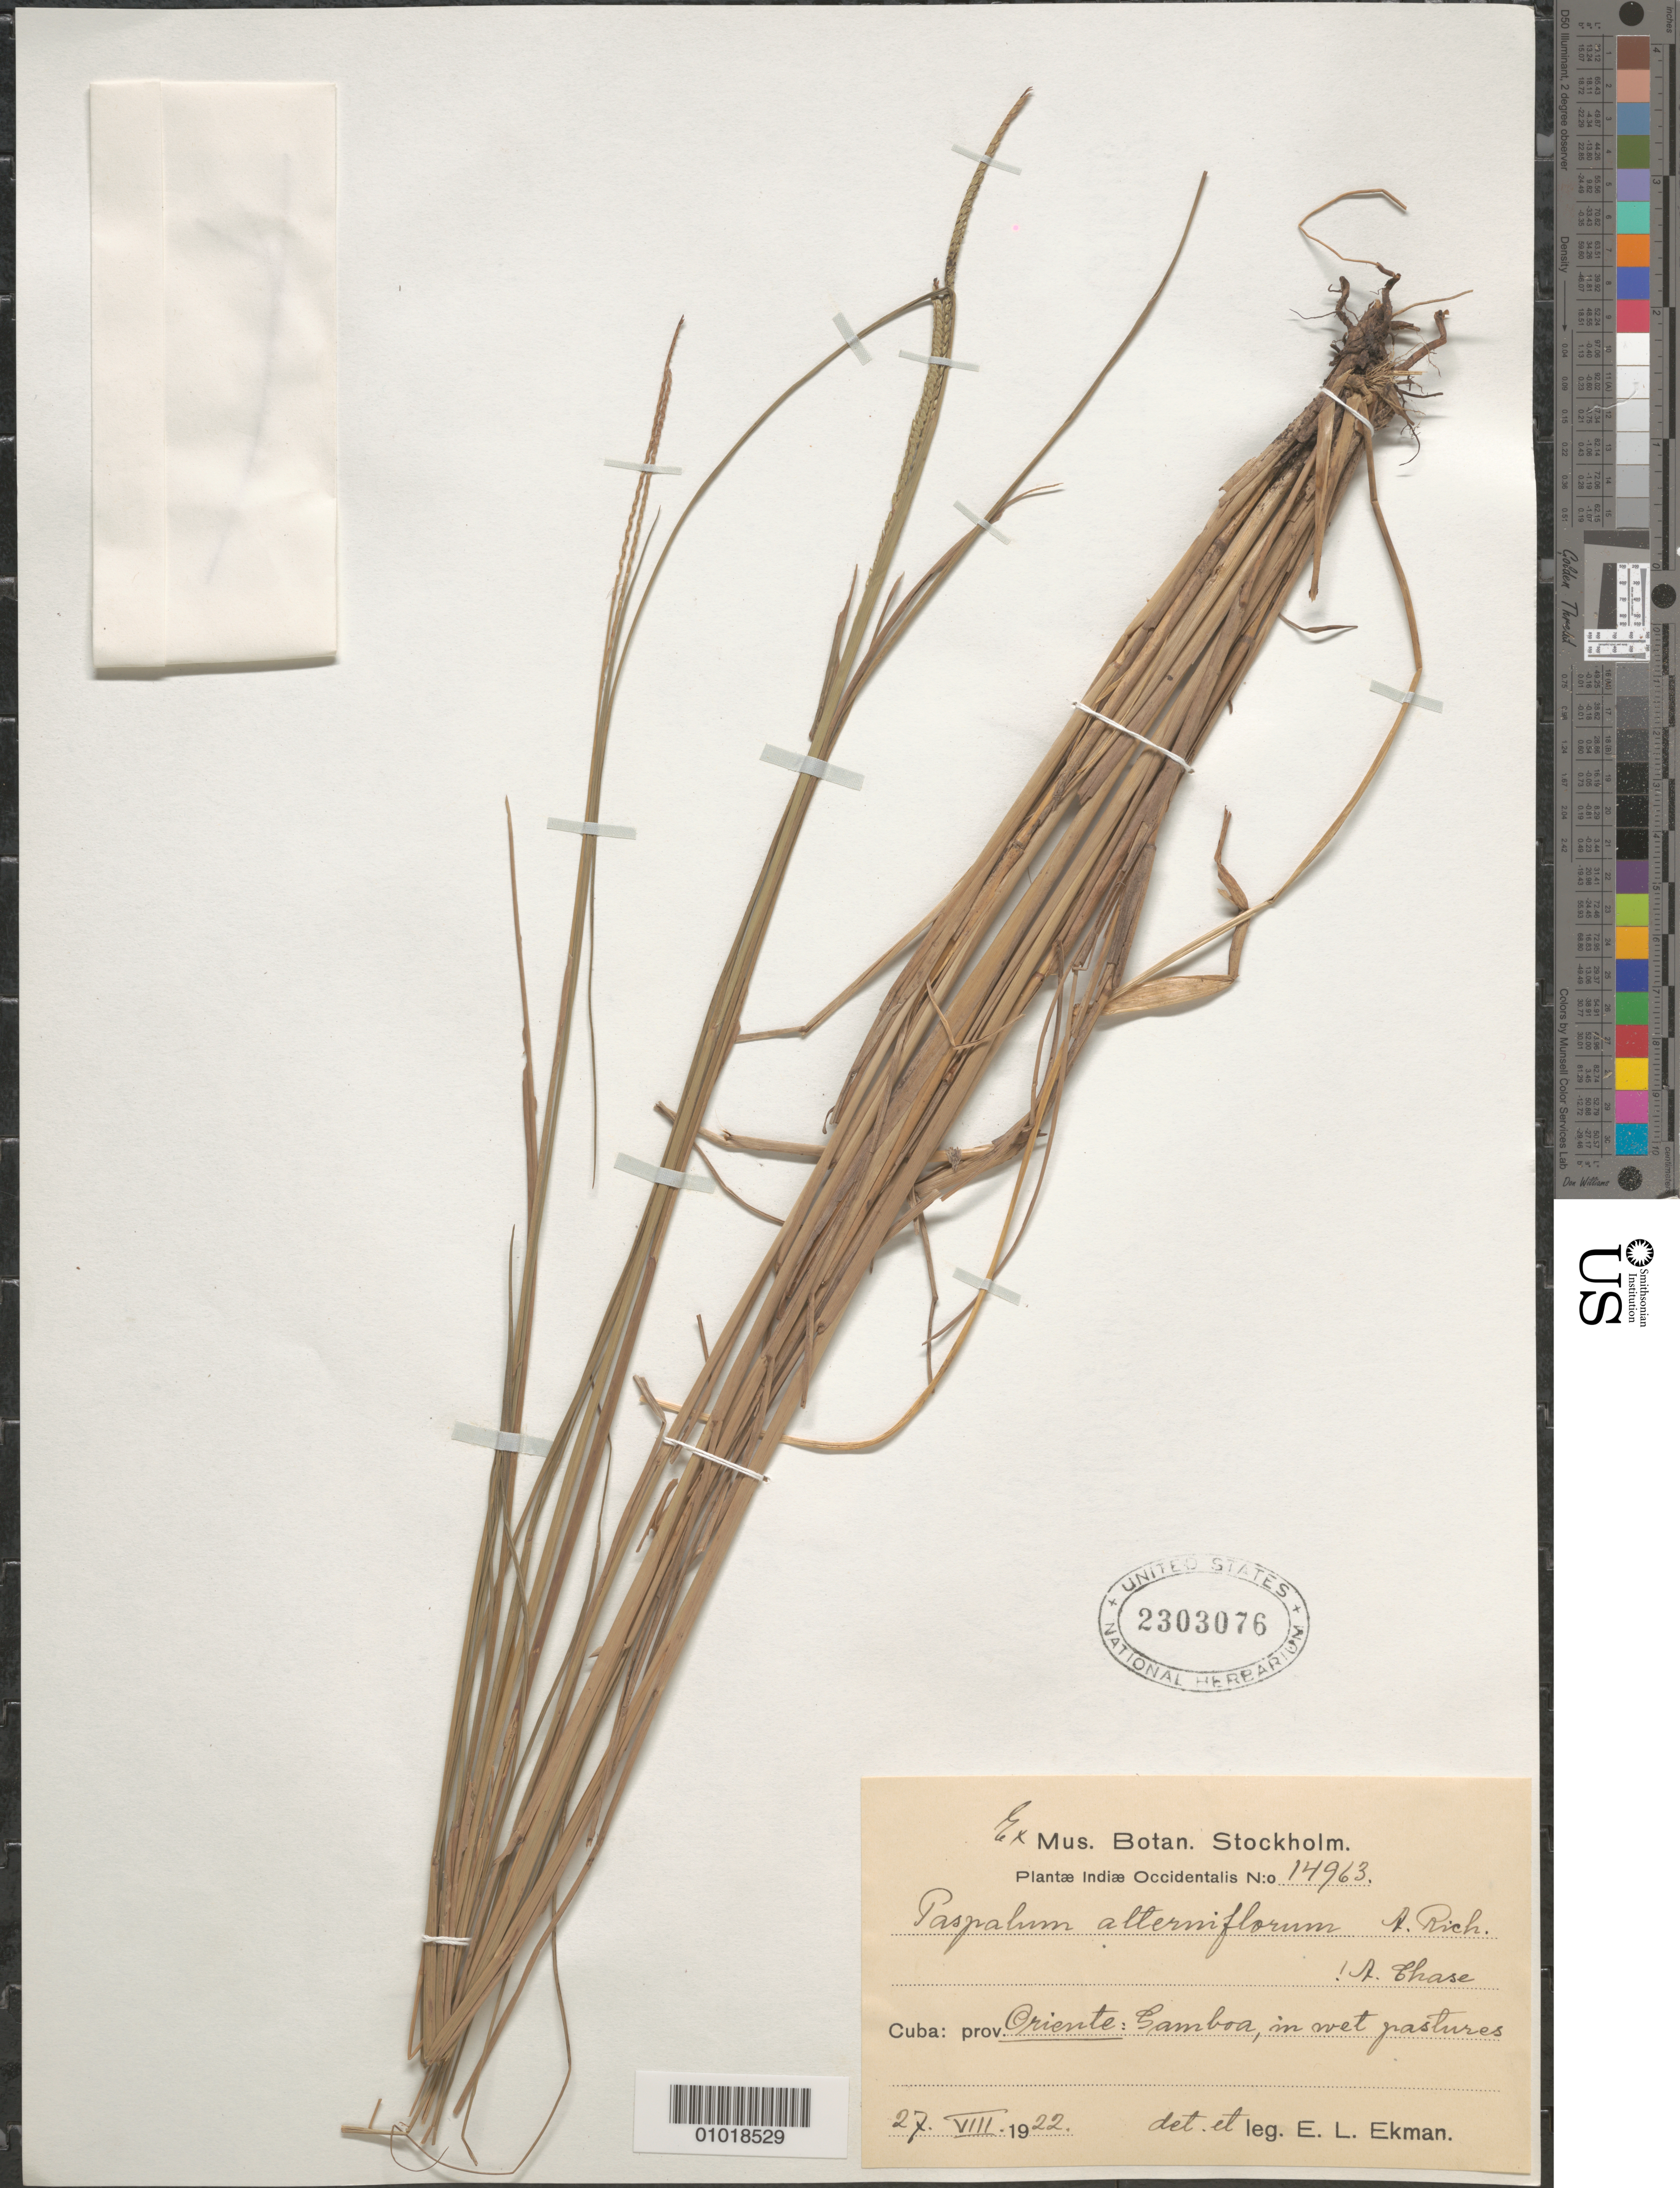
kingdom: Plantae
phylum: Tracheophyta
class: Liliopsida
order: Poales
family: Poaceae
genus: Paspalum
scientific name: Paspalum alterniflorum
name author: A. Rich.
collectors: E. L. Ekman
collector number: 14963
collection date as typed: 27 Aug 1922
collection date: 1922-08-27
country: Cuba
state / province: Oriente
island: Cuba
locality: Camboa, in wet pastures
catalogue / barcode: US 2303076